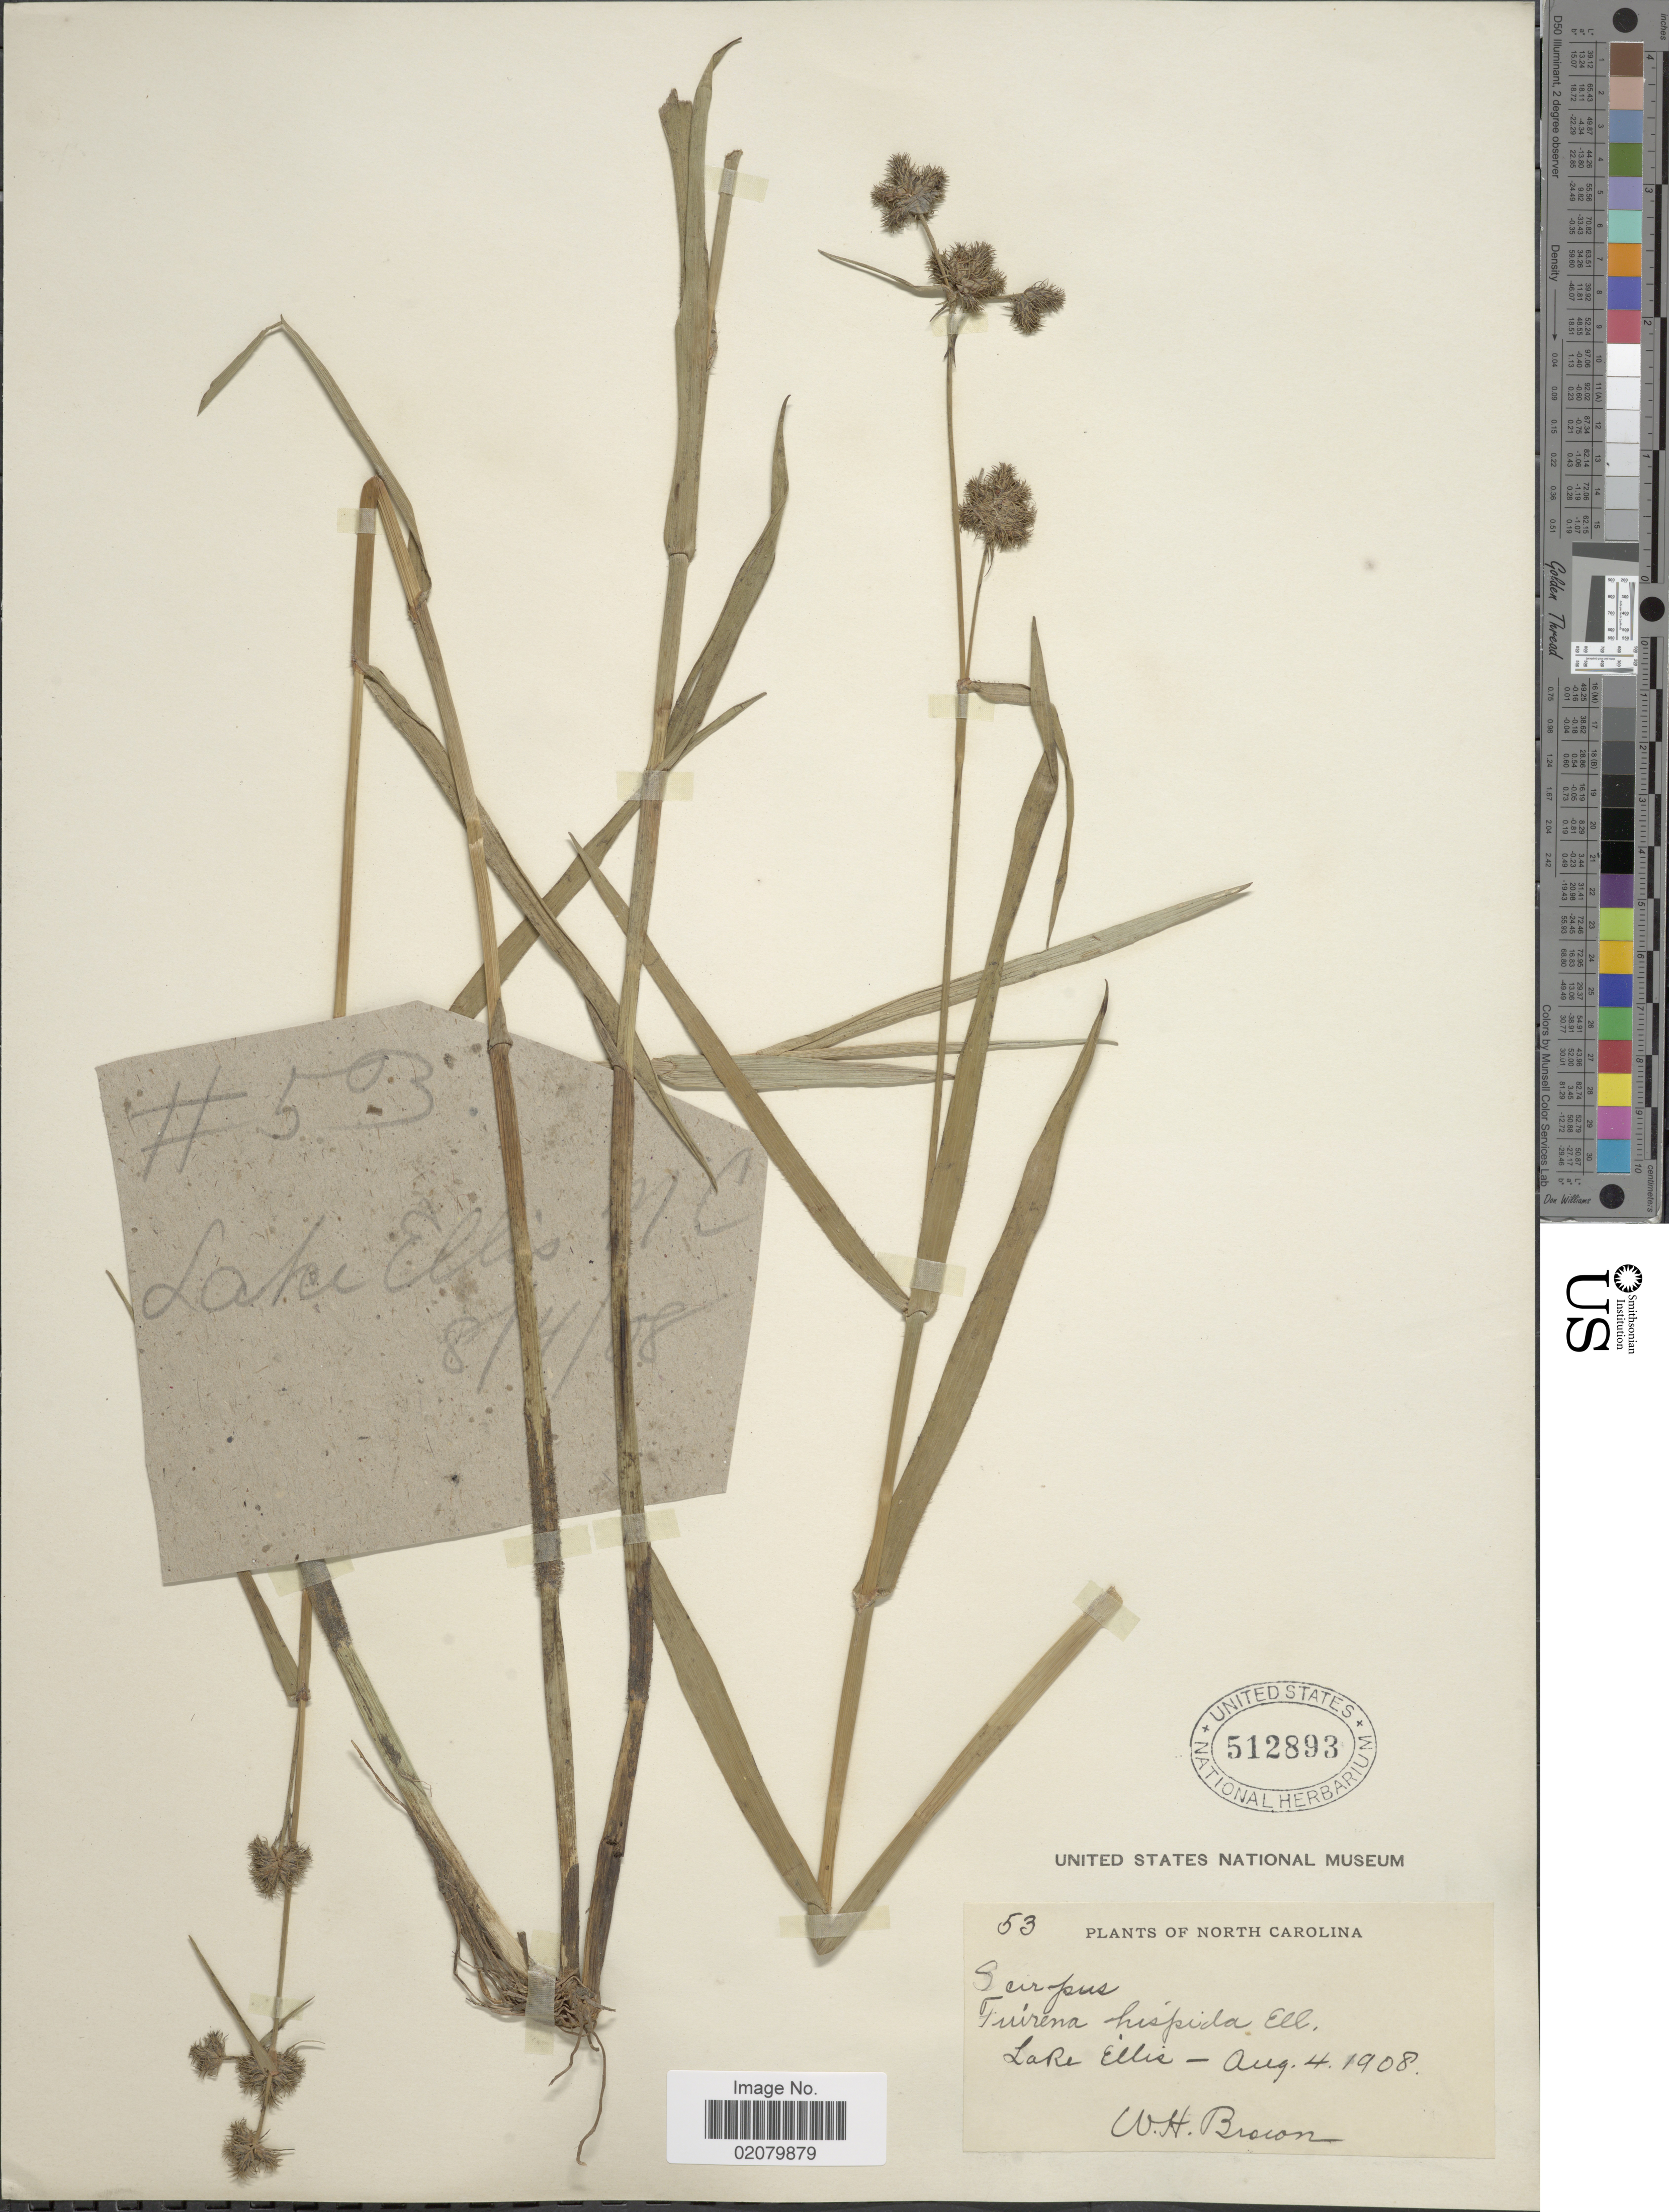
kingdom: Plantae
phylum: Tracheophyta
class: Liliopsida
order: Poales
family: Cyperaceae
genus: Fuirena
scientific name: Fuirena squarrosa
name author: Michx.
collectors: W. H. Brown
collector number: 53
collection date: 1908-08-04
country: United States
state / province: North Carolina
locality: Lake Ellis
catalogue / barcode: US 512893